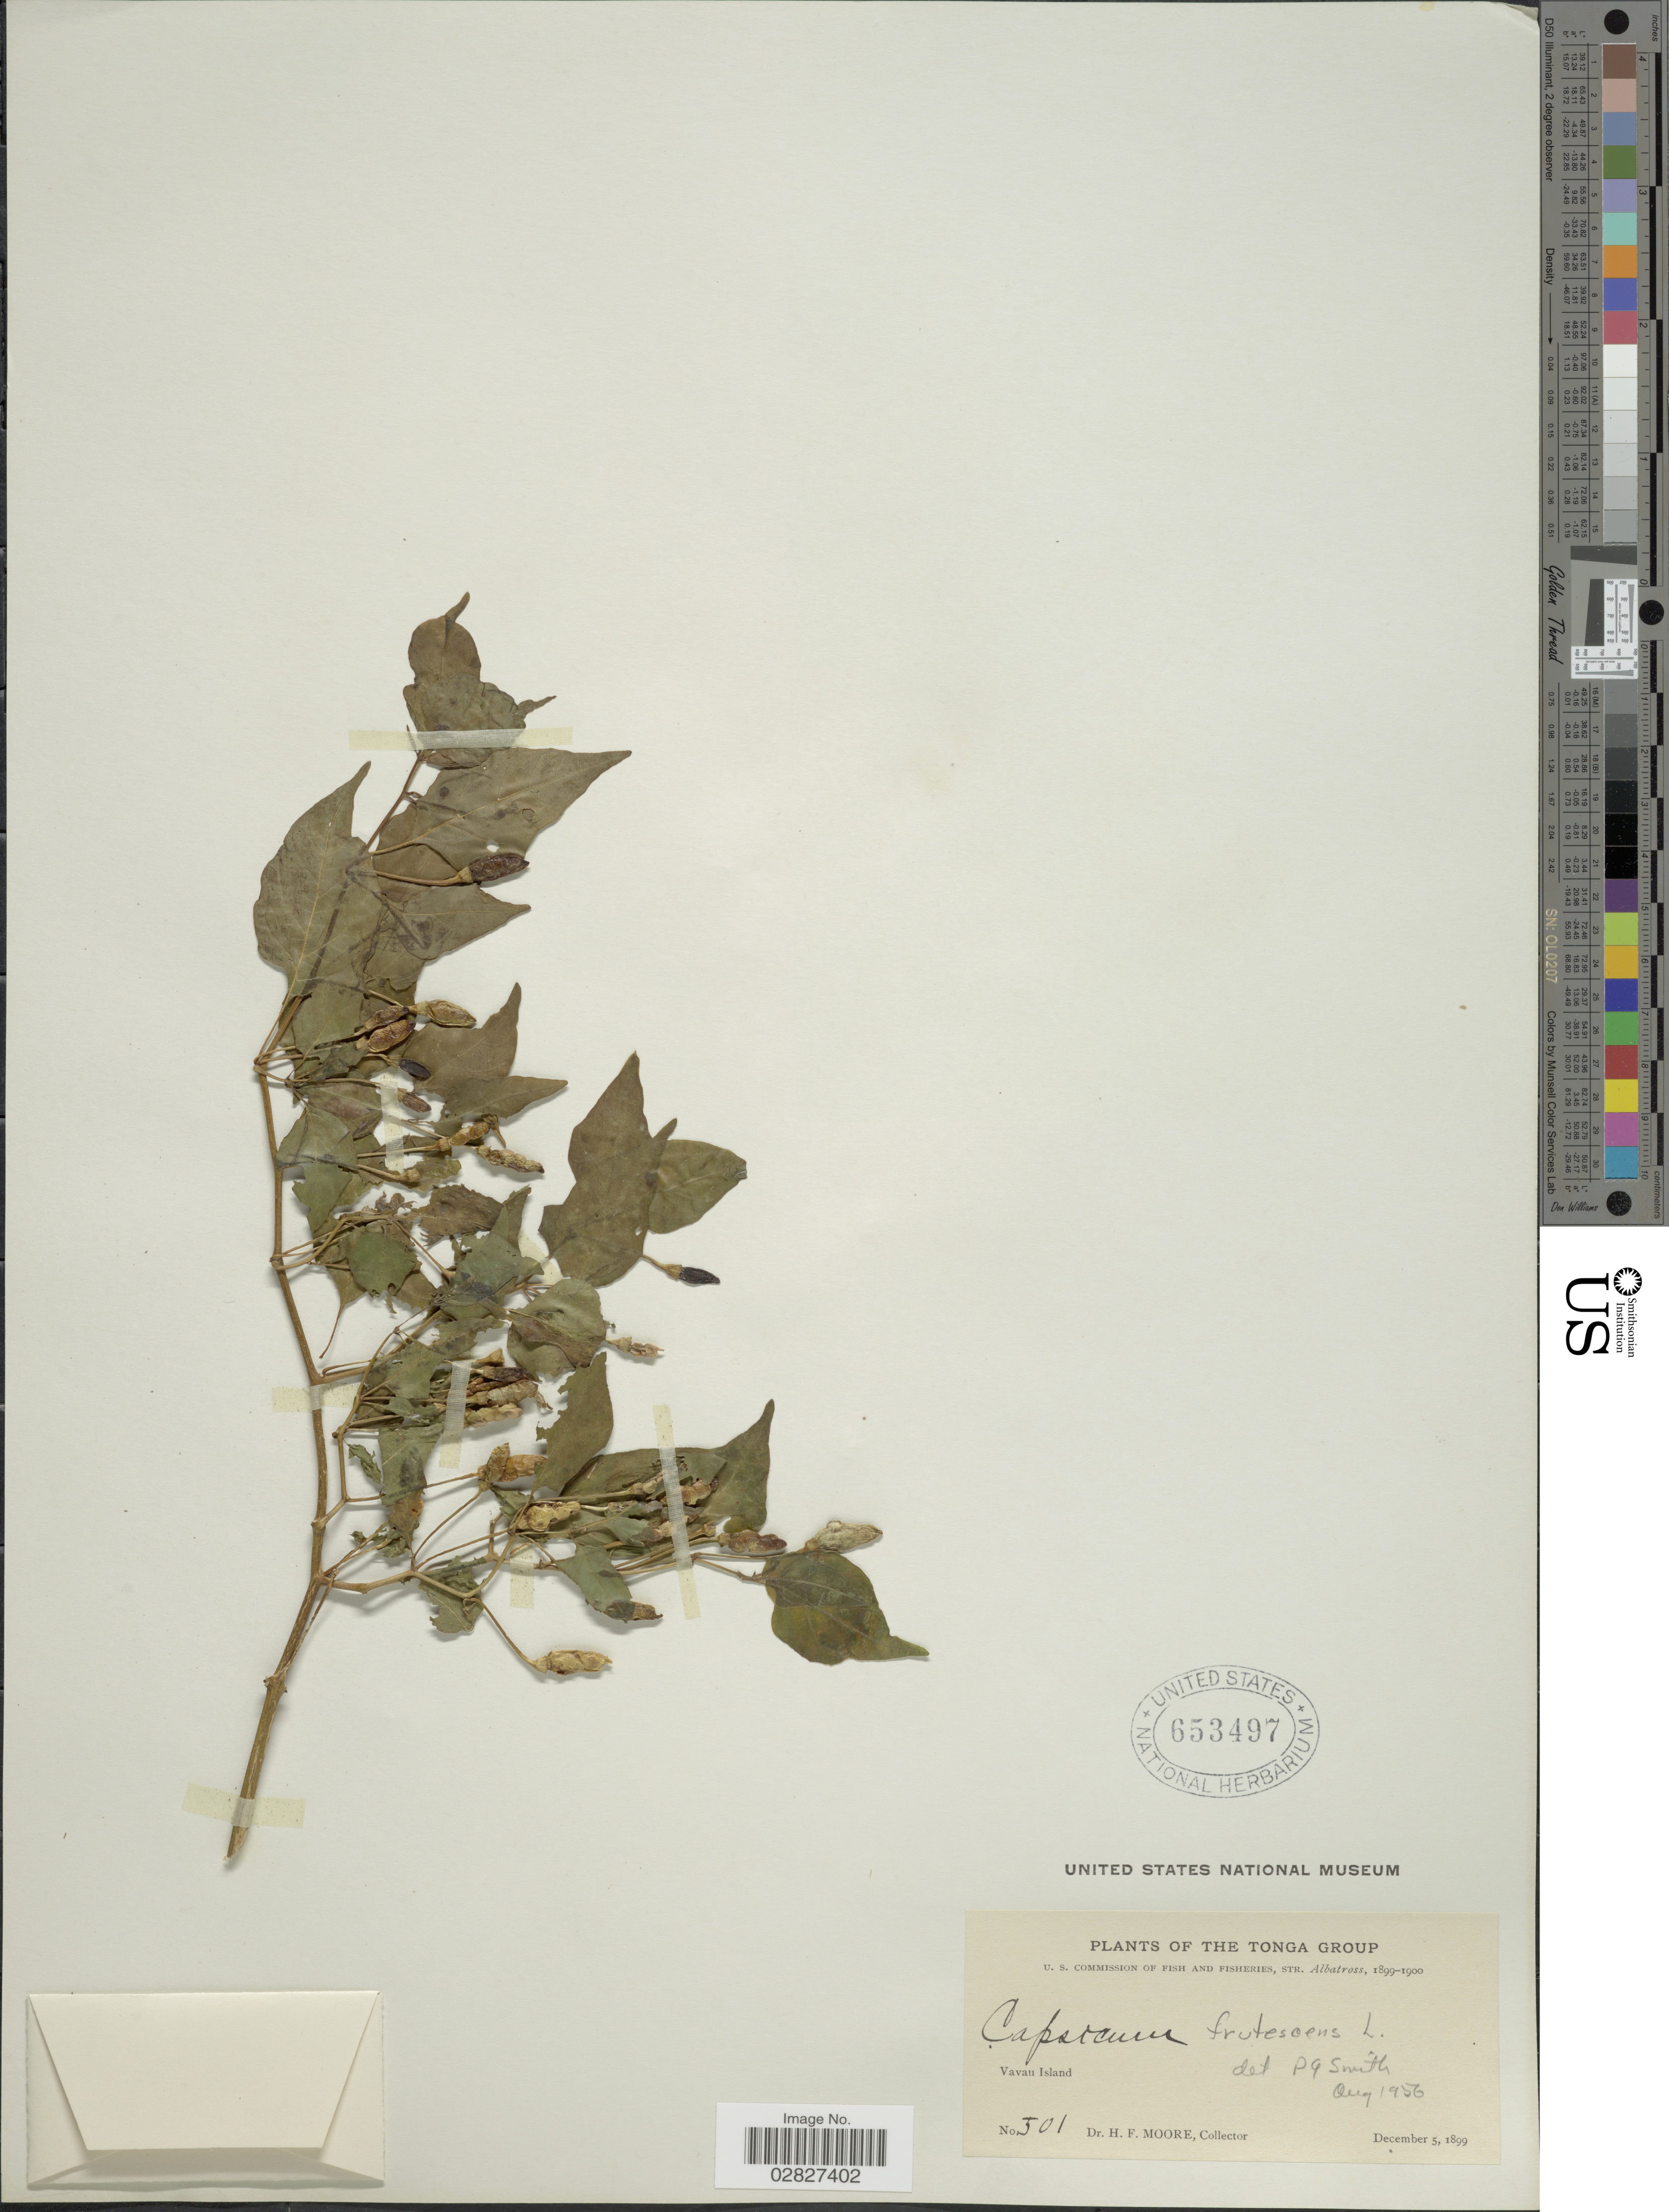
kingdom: Plantae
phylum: Tracheophyta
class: Magnoliopsida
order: Solanales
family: Solanaceae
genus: Capsicum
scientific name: Capsicum frutescens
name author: L.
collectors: H. F. Moore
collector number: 501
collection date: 1899-12-05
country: Tonga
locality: Tonga Group. Vavau Island.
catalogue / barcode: US 653497